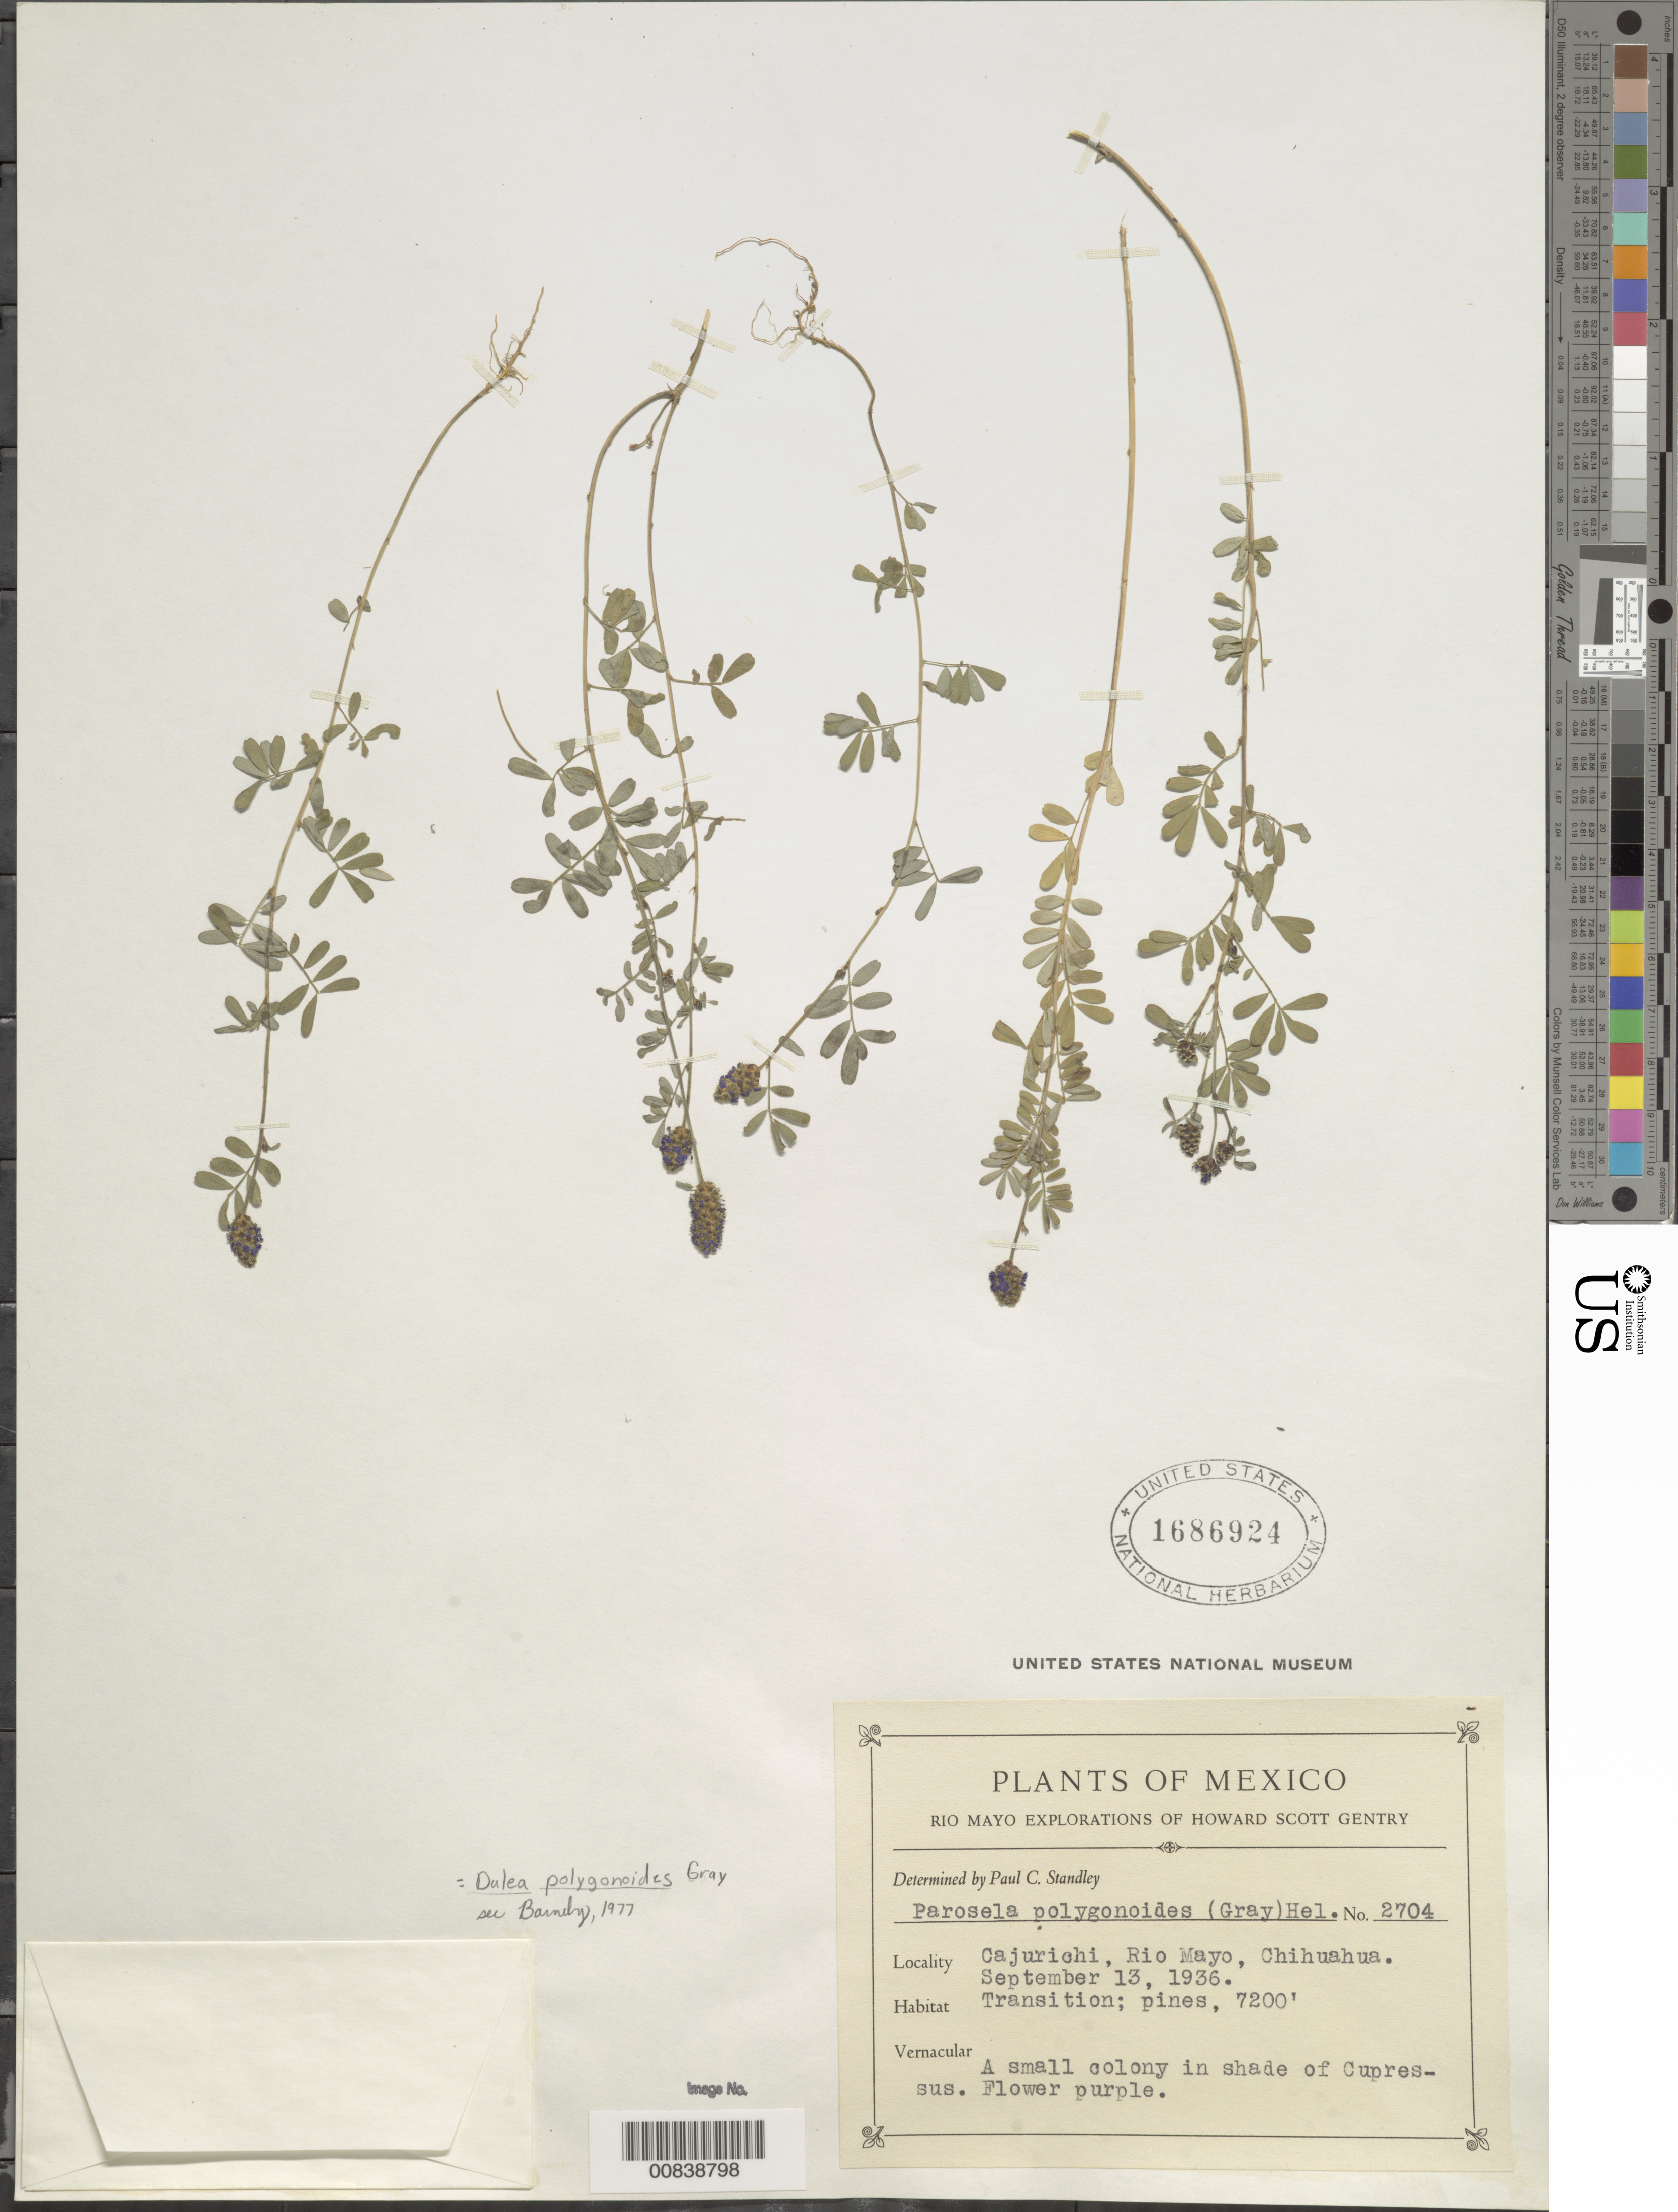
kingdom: Plantae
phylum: Tracheophyta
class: Magnoliopsida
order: Fabales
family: Fabaceae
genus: Dalea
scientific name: Dalea polygonoides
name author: A. Gray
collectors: H. S. Gentry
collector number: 2704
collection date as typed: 13 Sep 1936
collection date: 1936-09-13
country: Mexico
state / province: Chihuahua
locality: Cajurichi, Río Mayo, Chihuahua.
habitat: Transition; pines.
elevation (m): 2195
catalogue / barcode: US 1686924